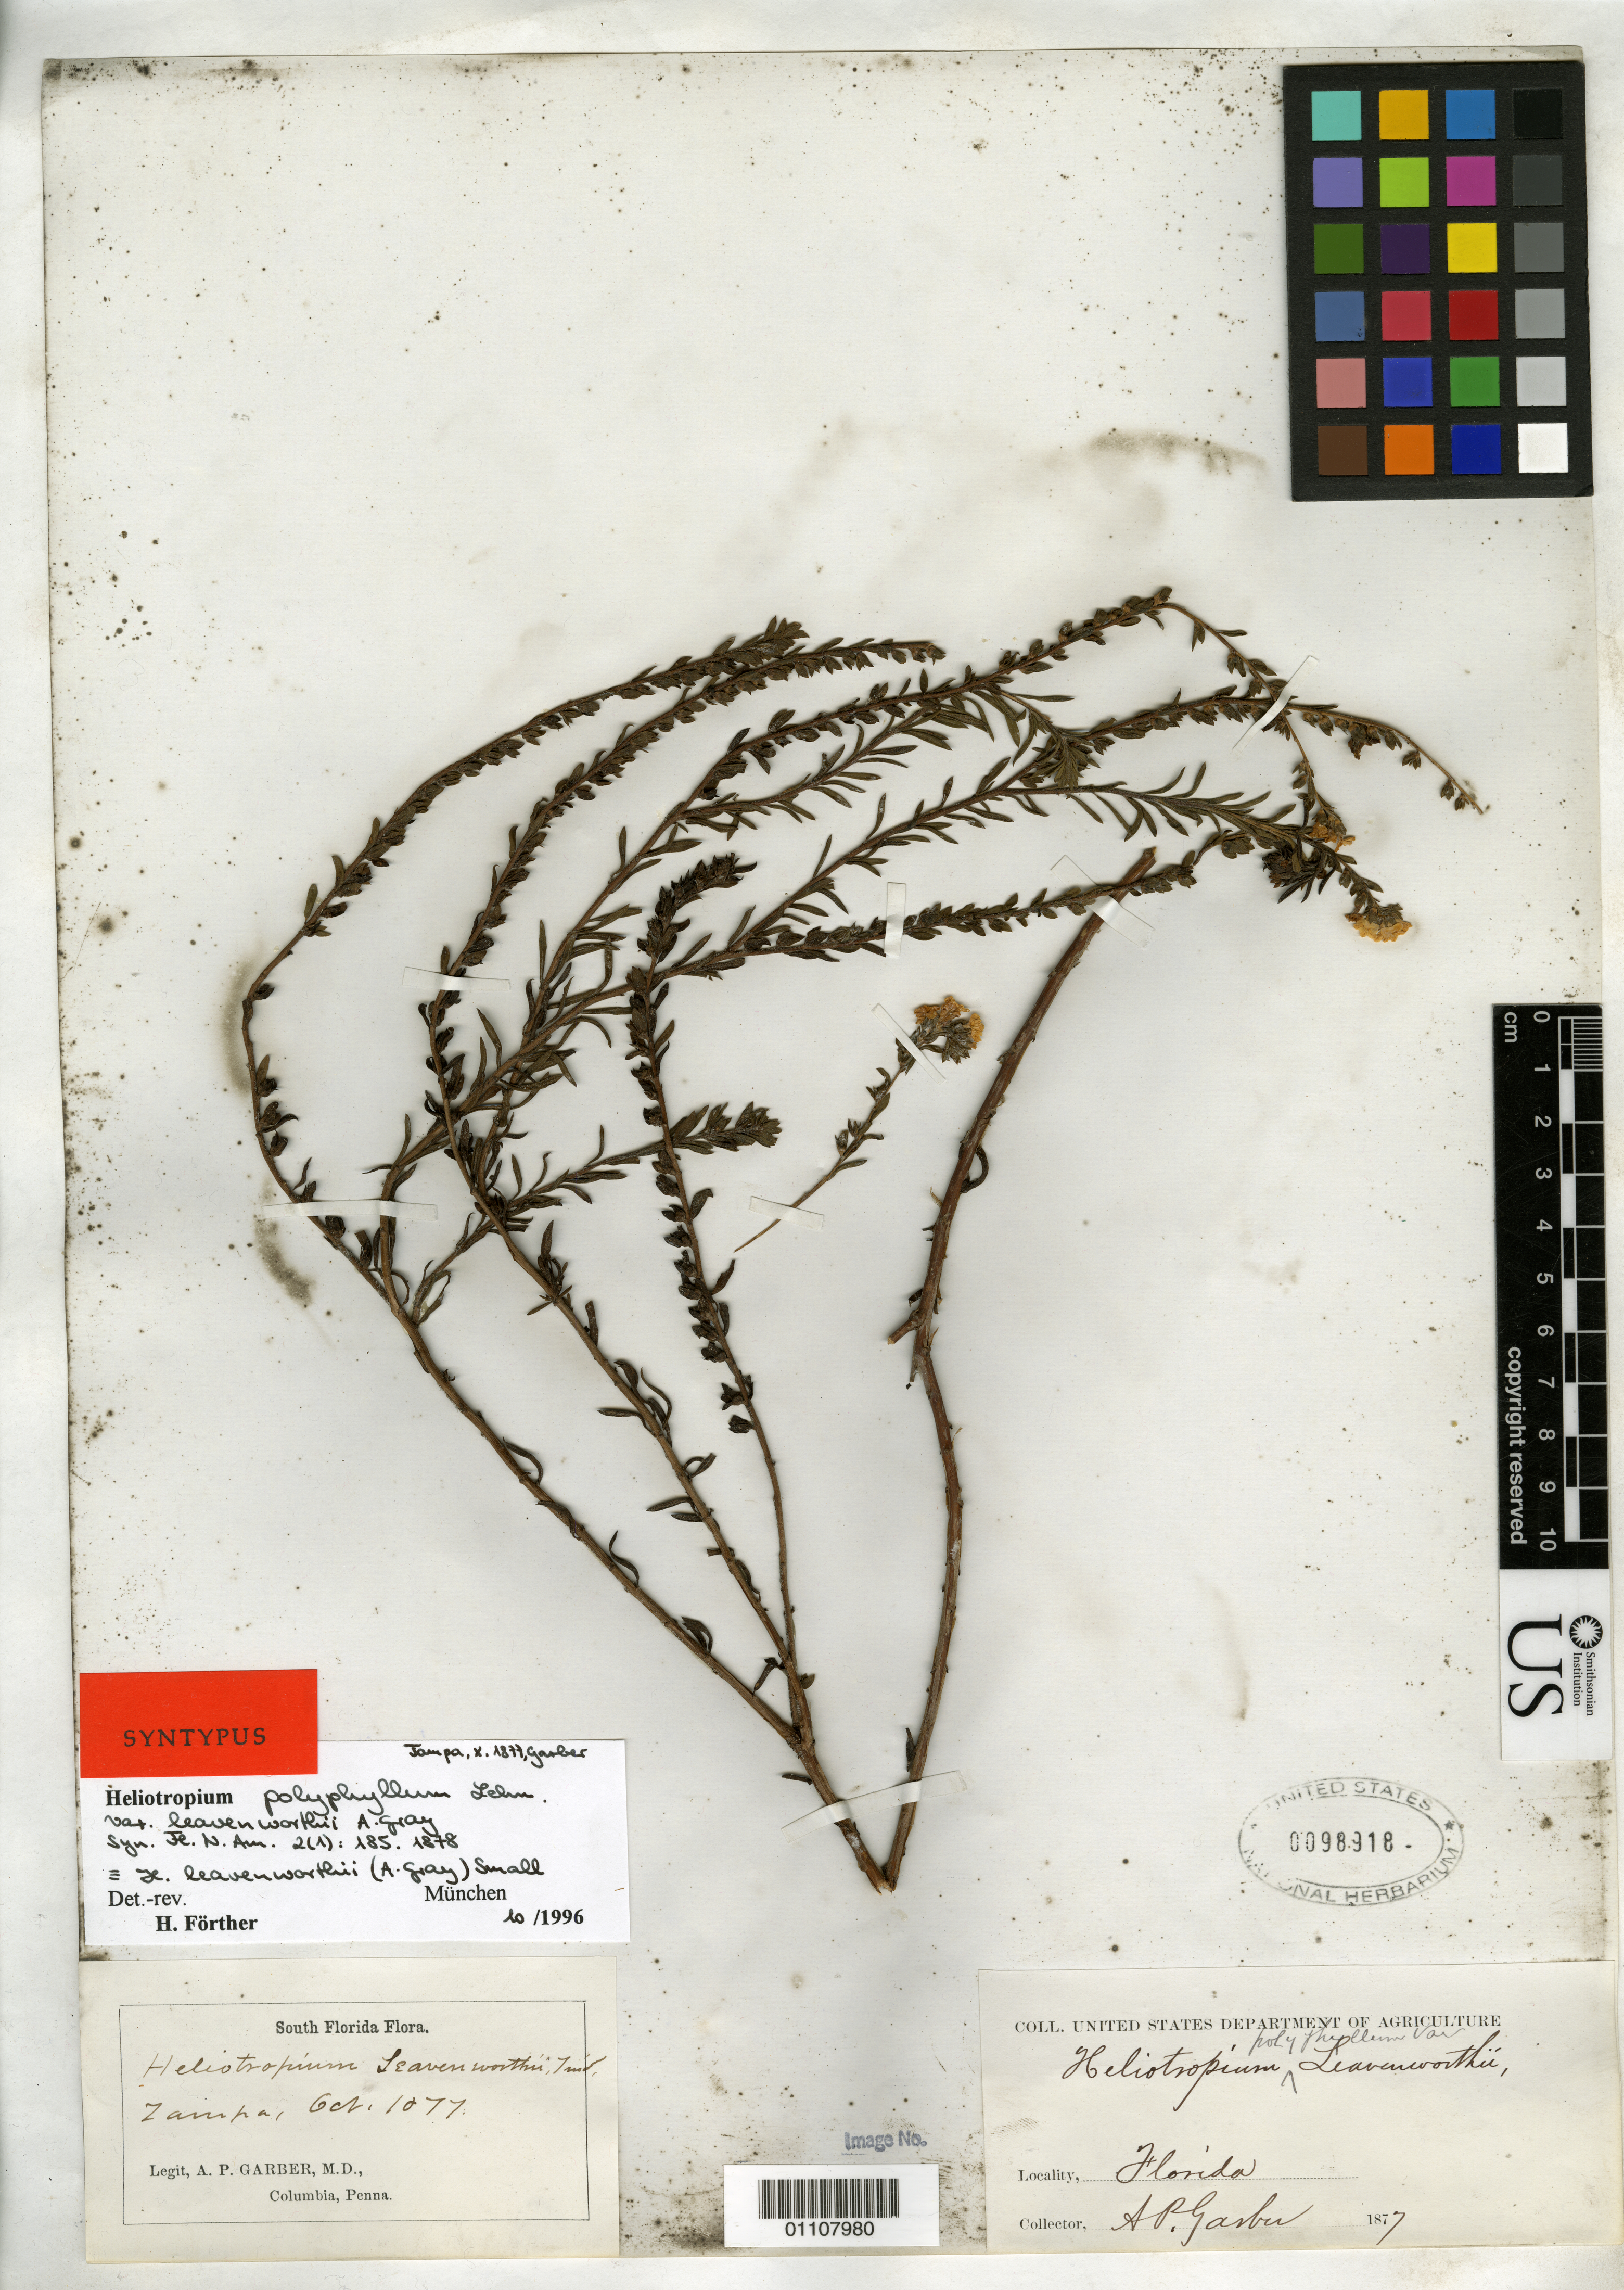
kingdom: Plantae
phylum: Tracheophyta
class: Magnoliopsida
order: Boraginales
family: Heliotropiaceae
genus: Heliotropium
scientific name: Heliotropium polyphyllum var. leavenworthii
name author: A. Gray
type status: Syntype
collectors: A. P. Garber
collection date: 1877-10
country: United States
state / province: Florida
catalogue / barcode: US 98918